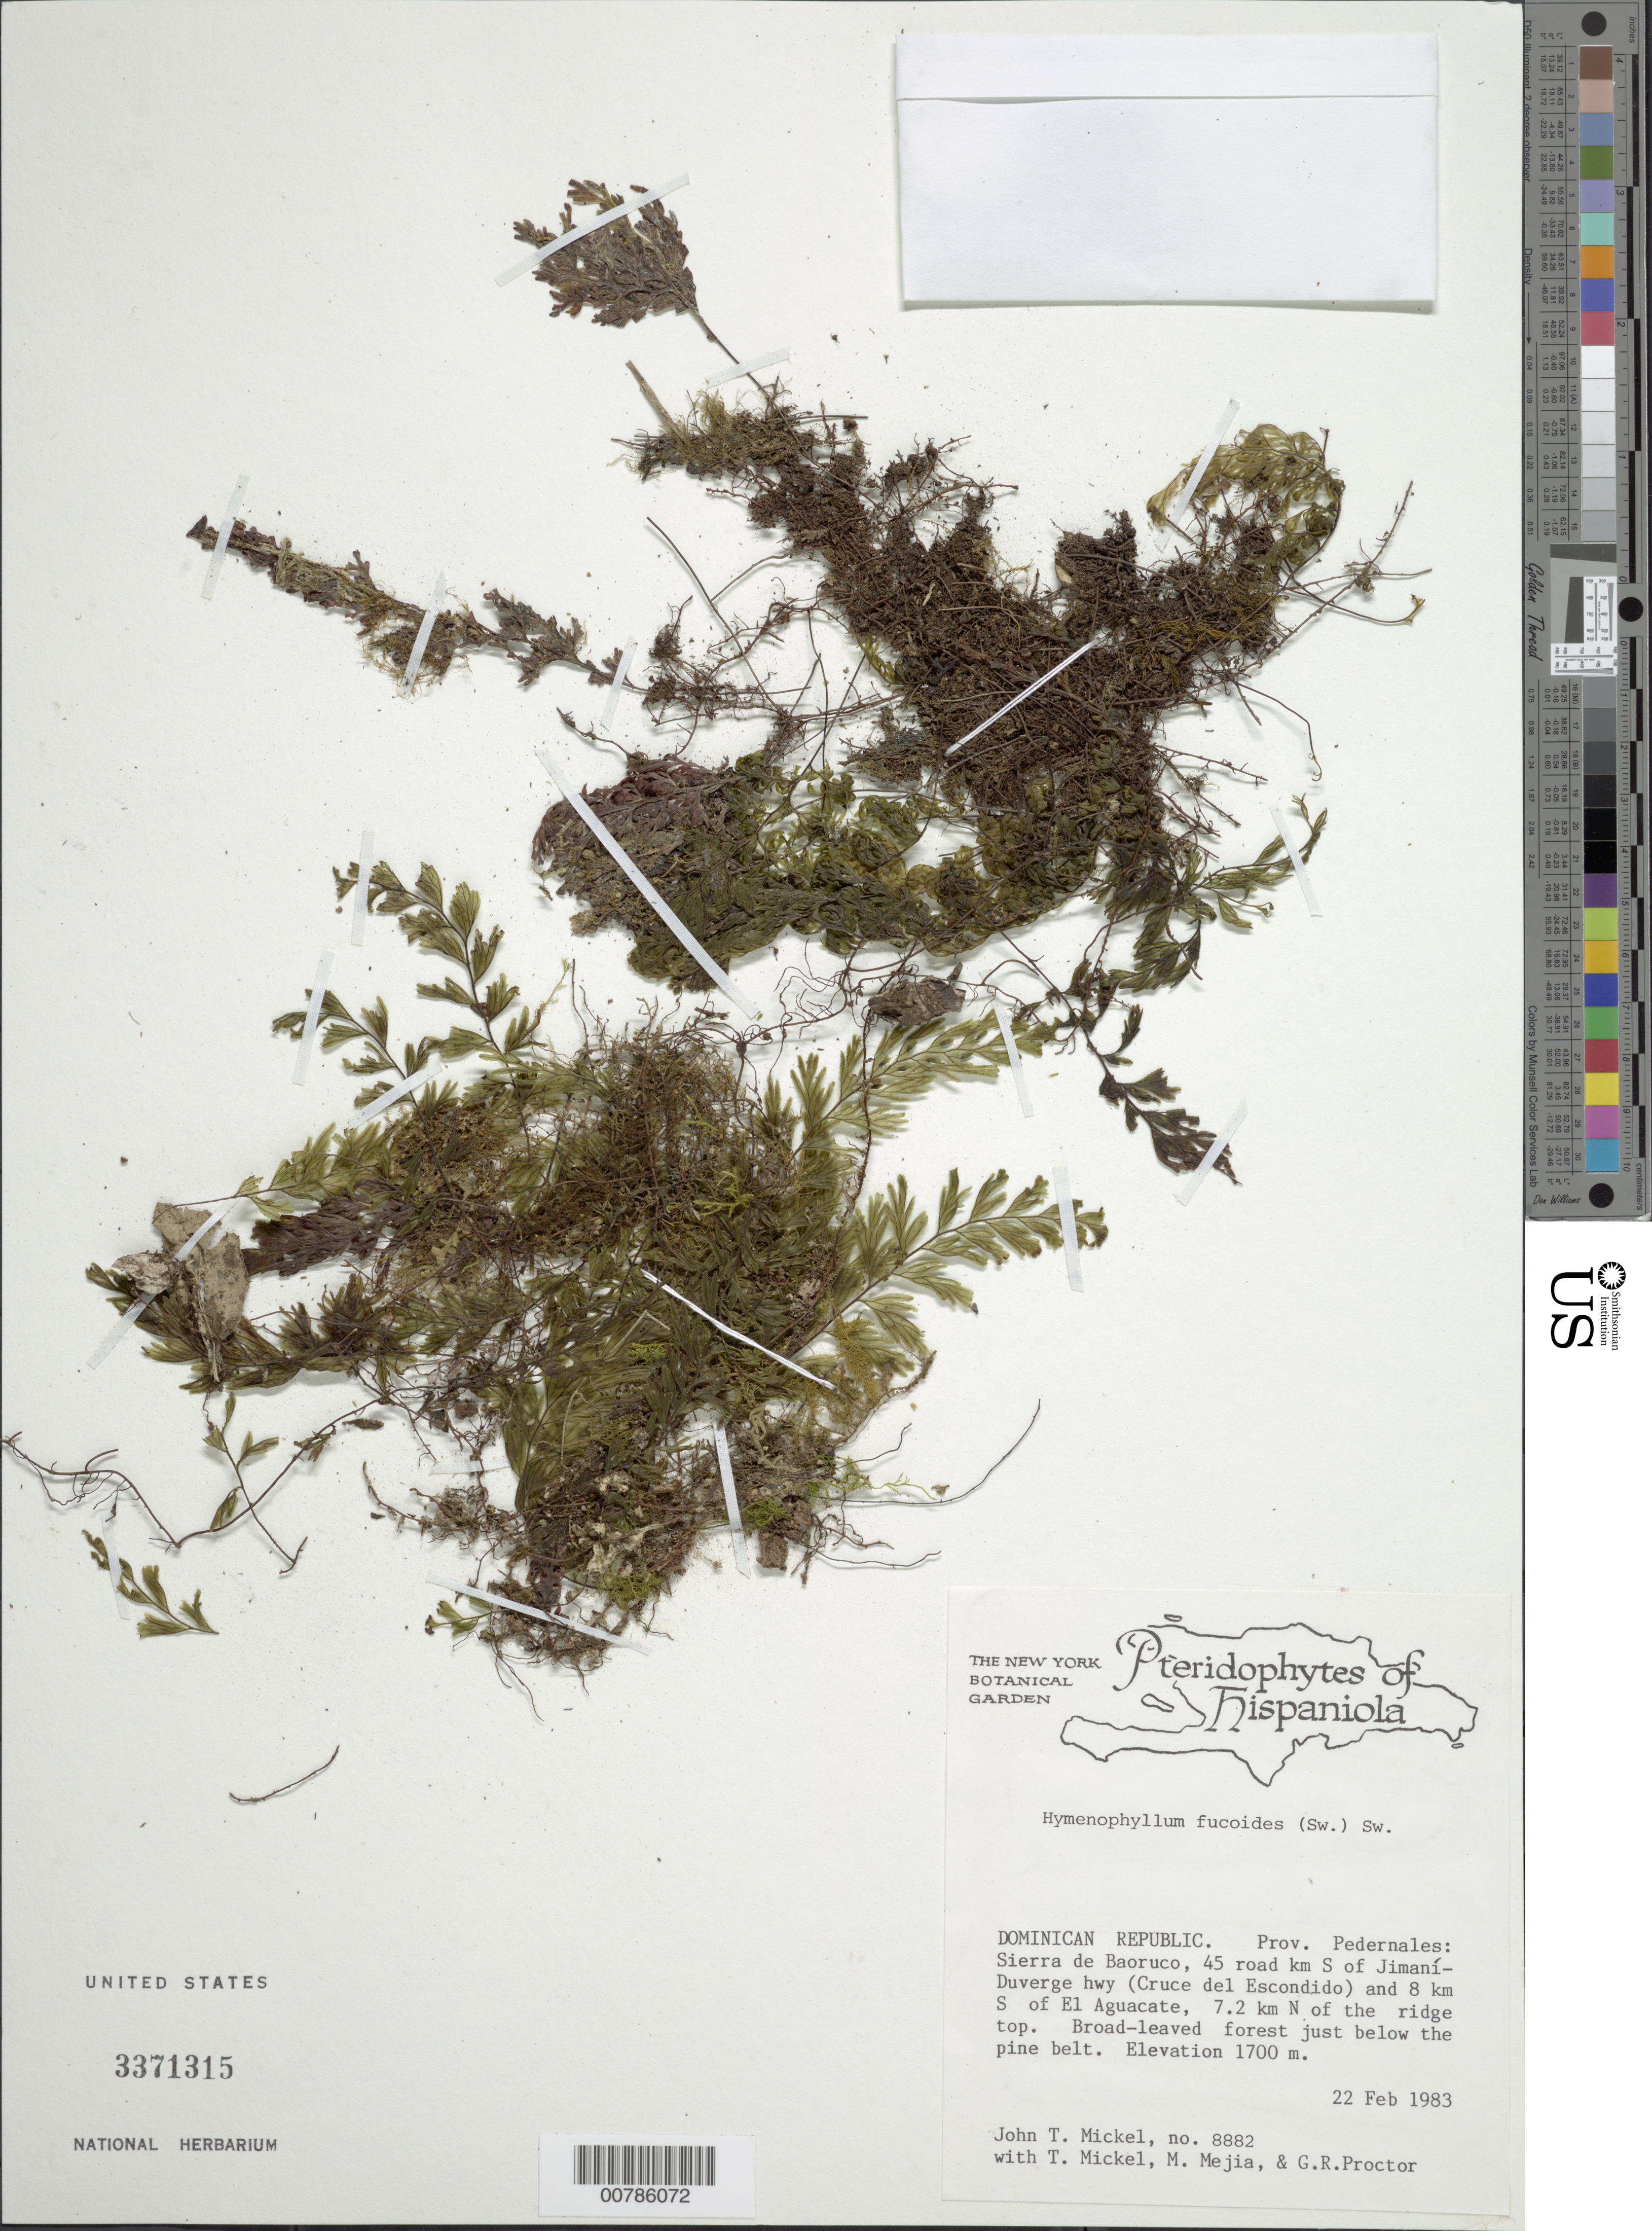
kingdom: Plantae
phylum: Tracheophyta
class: Polypodiopsida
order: Hymenophyllales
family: Hymenophyllaceae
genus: Hymenophyllum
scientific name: Hymenophyllum fucoides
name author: (Sw.) Sw.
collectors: J. T. Mickel, T. Mickel, M. Mejia & G. R. Proctor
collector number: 8882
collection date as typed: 22 Feb 1983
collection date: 1983-02-22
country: Dominican Republic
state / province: Pedernales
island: Hispaniola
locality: Sierra de Baoruco, 45 km S of Jimaní-Duverge hwy (Cruce del Escondido) and 8 km S of El Aguacate, 7.2 km N of the ridge top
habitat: Broad-leaved forest just below the pine belt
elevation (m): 1700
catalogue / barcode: US 3371315